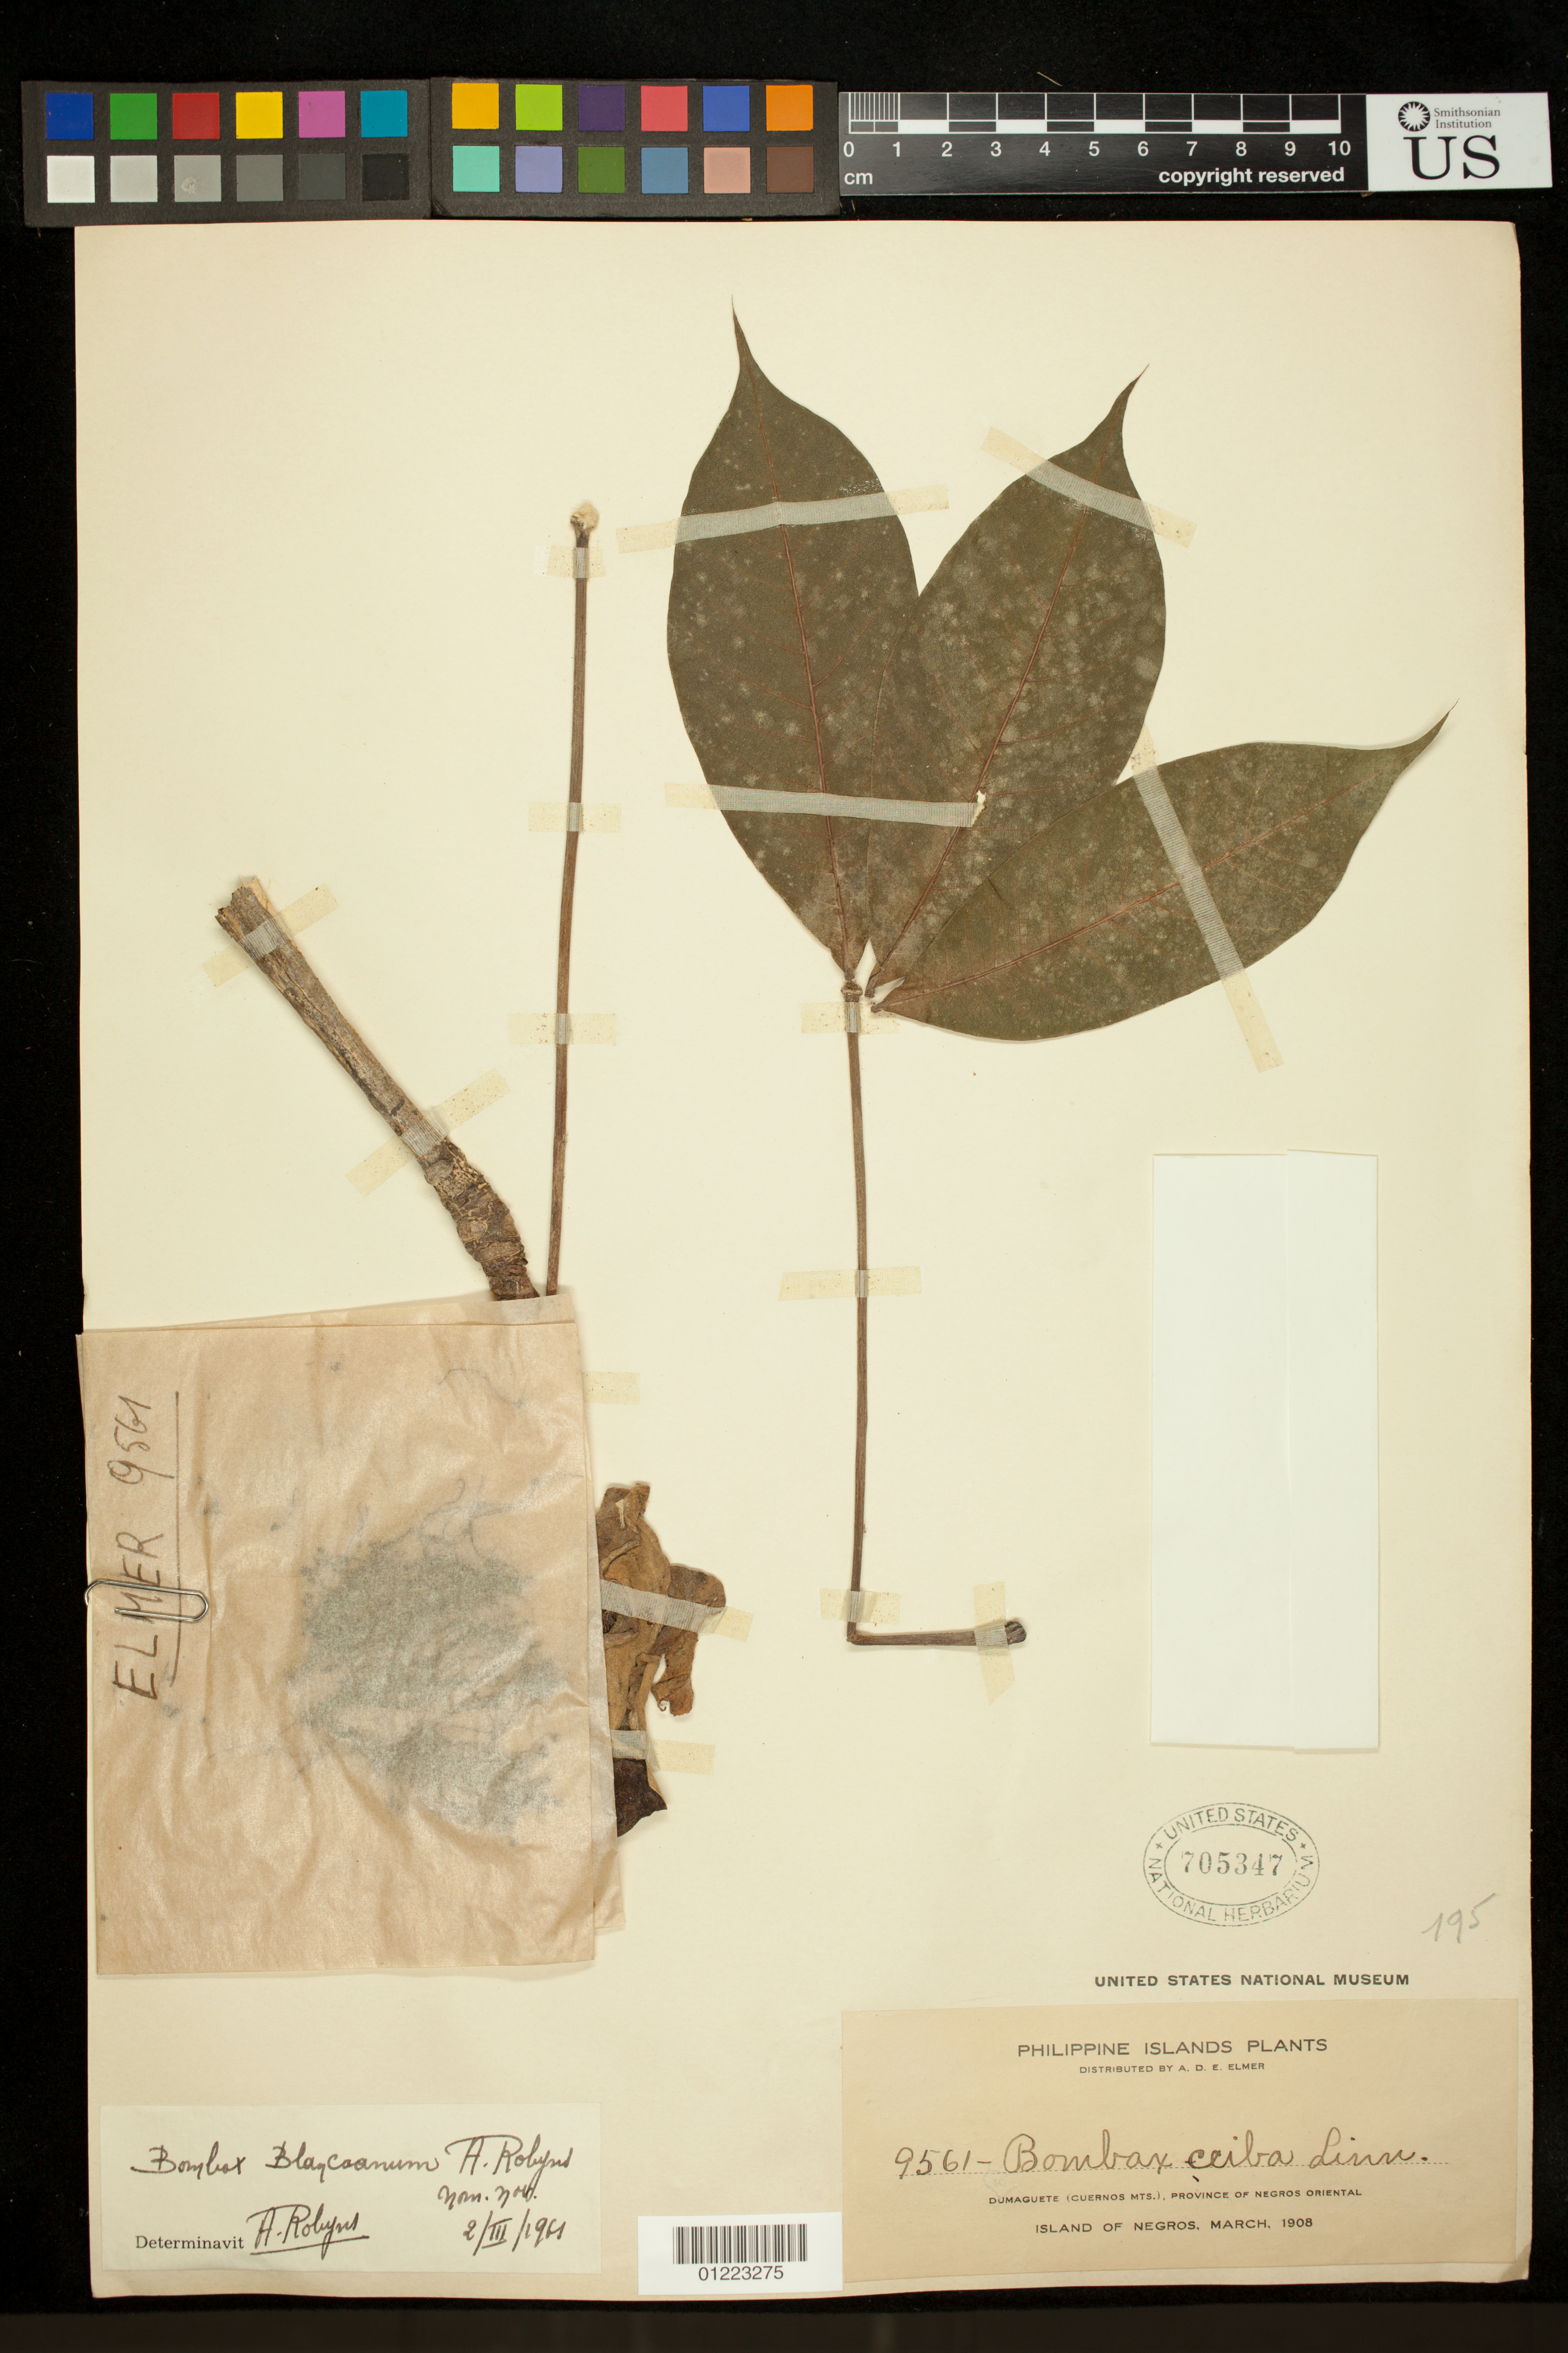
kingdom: Plantae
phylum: Tracheophyta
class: Magnoliopsida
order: Malvales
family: Malvaceae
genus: Bombax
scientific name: Bombax blancoanum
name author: A. Robyns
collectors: A. D. E. Elmer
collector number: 9561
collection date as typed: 1908-03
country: Philippines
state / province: Central Visayas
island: Negros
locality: Dumaguete (Cuernos MTS.), Province of Negros Oriental, Island of Negros.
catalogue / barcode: US 705347